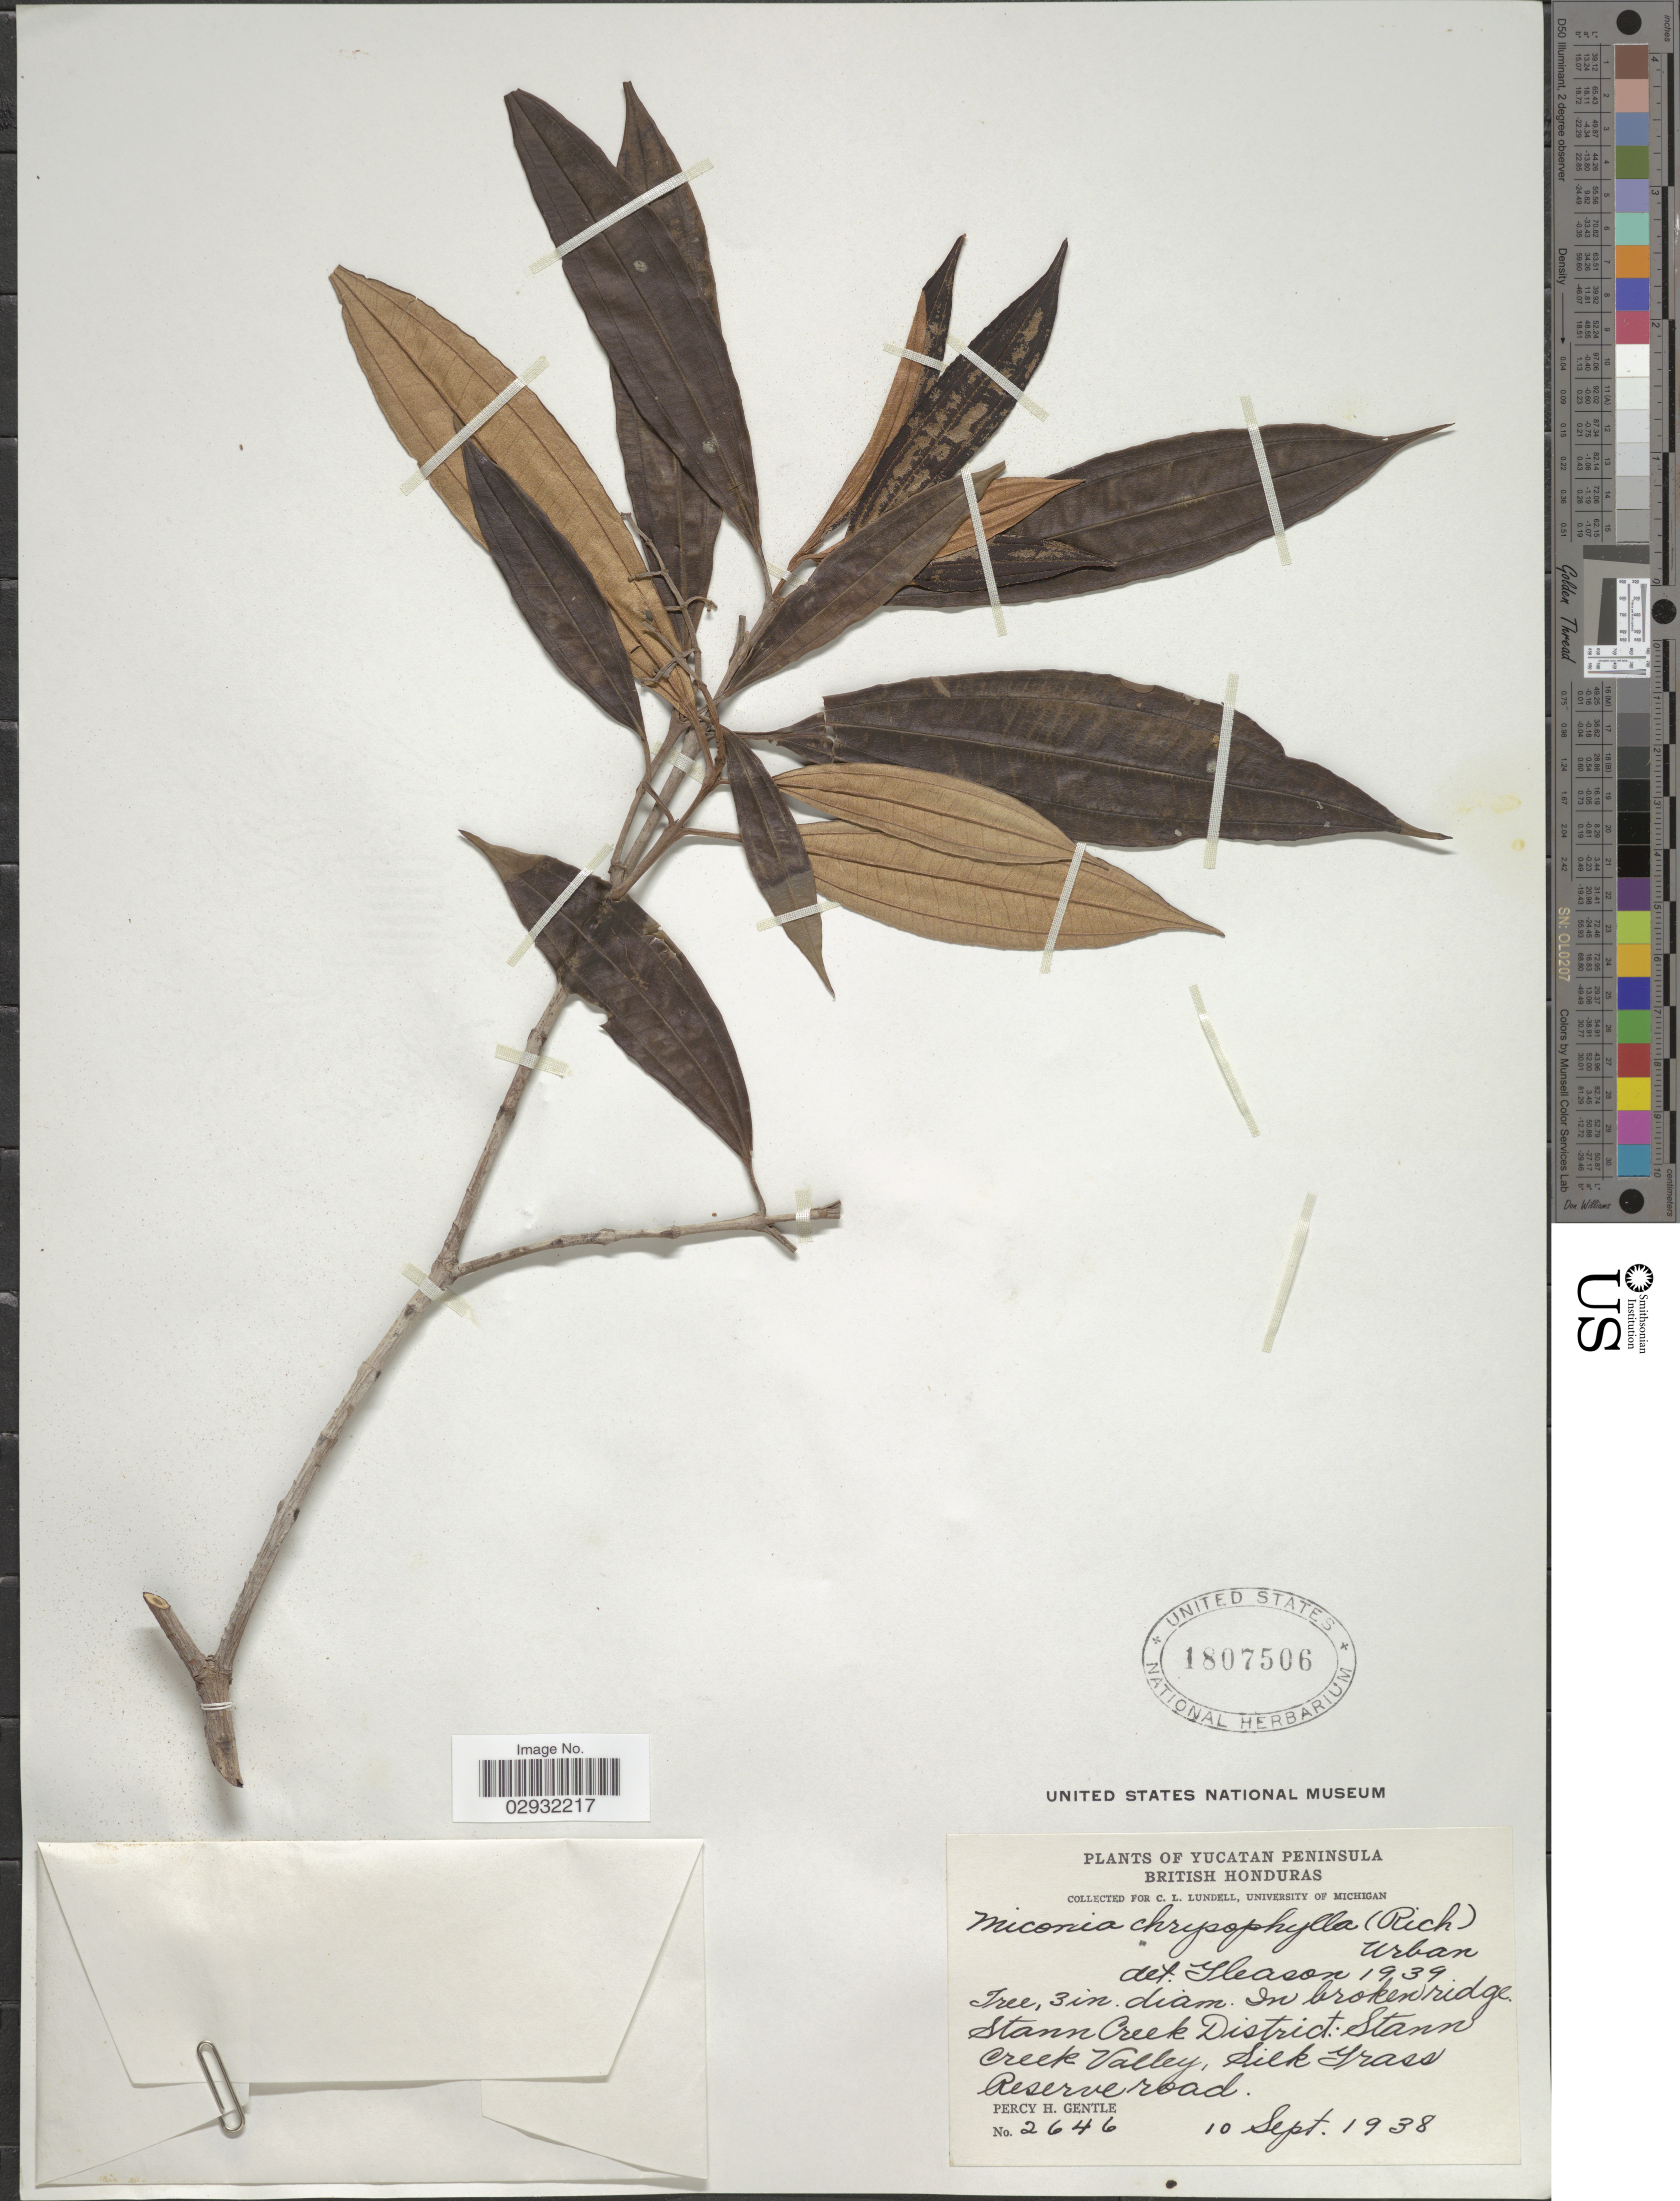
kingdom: Plantae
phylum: Tracheophyta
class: Magnoliopsida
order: Myrtales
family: Melastomataceae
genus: Miconia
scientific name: Miconia chrysophylla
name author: (Rich.) Urb.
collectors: P. H. Gentle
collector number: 2646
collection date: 1938-09-10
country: Belize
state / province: Stann Creek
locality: Yucatan Peninsula, British Honduras, Stann Creek District: Stann Creek Valley, Silk Grass Reserve road.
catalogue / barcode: US 1807506